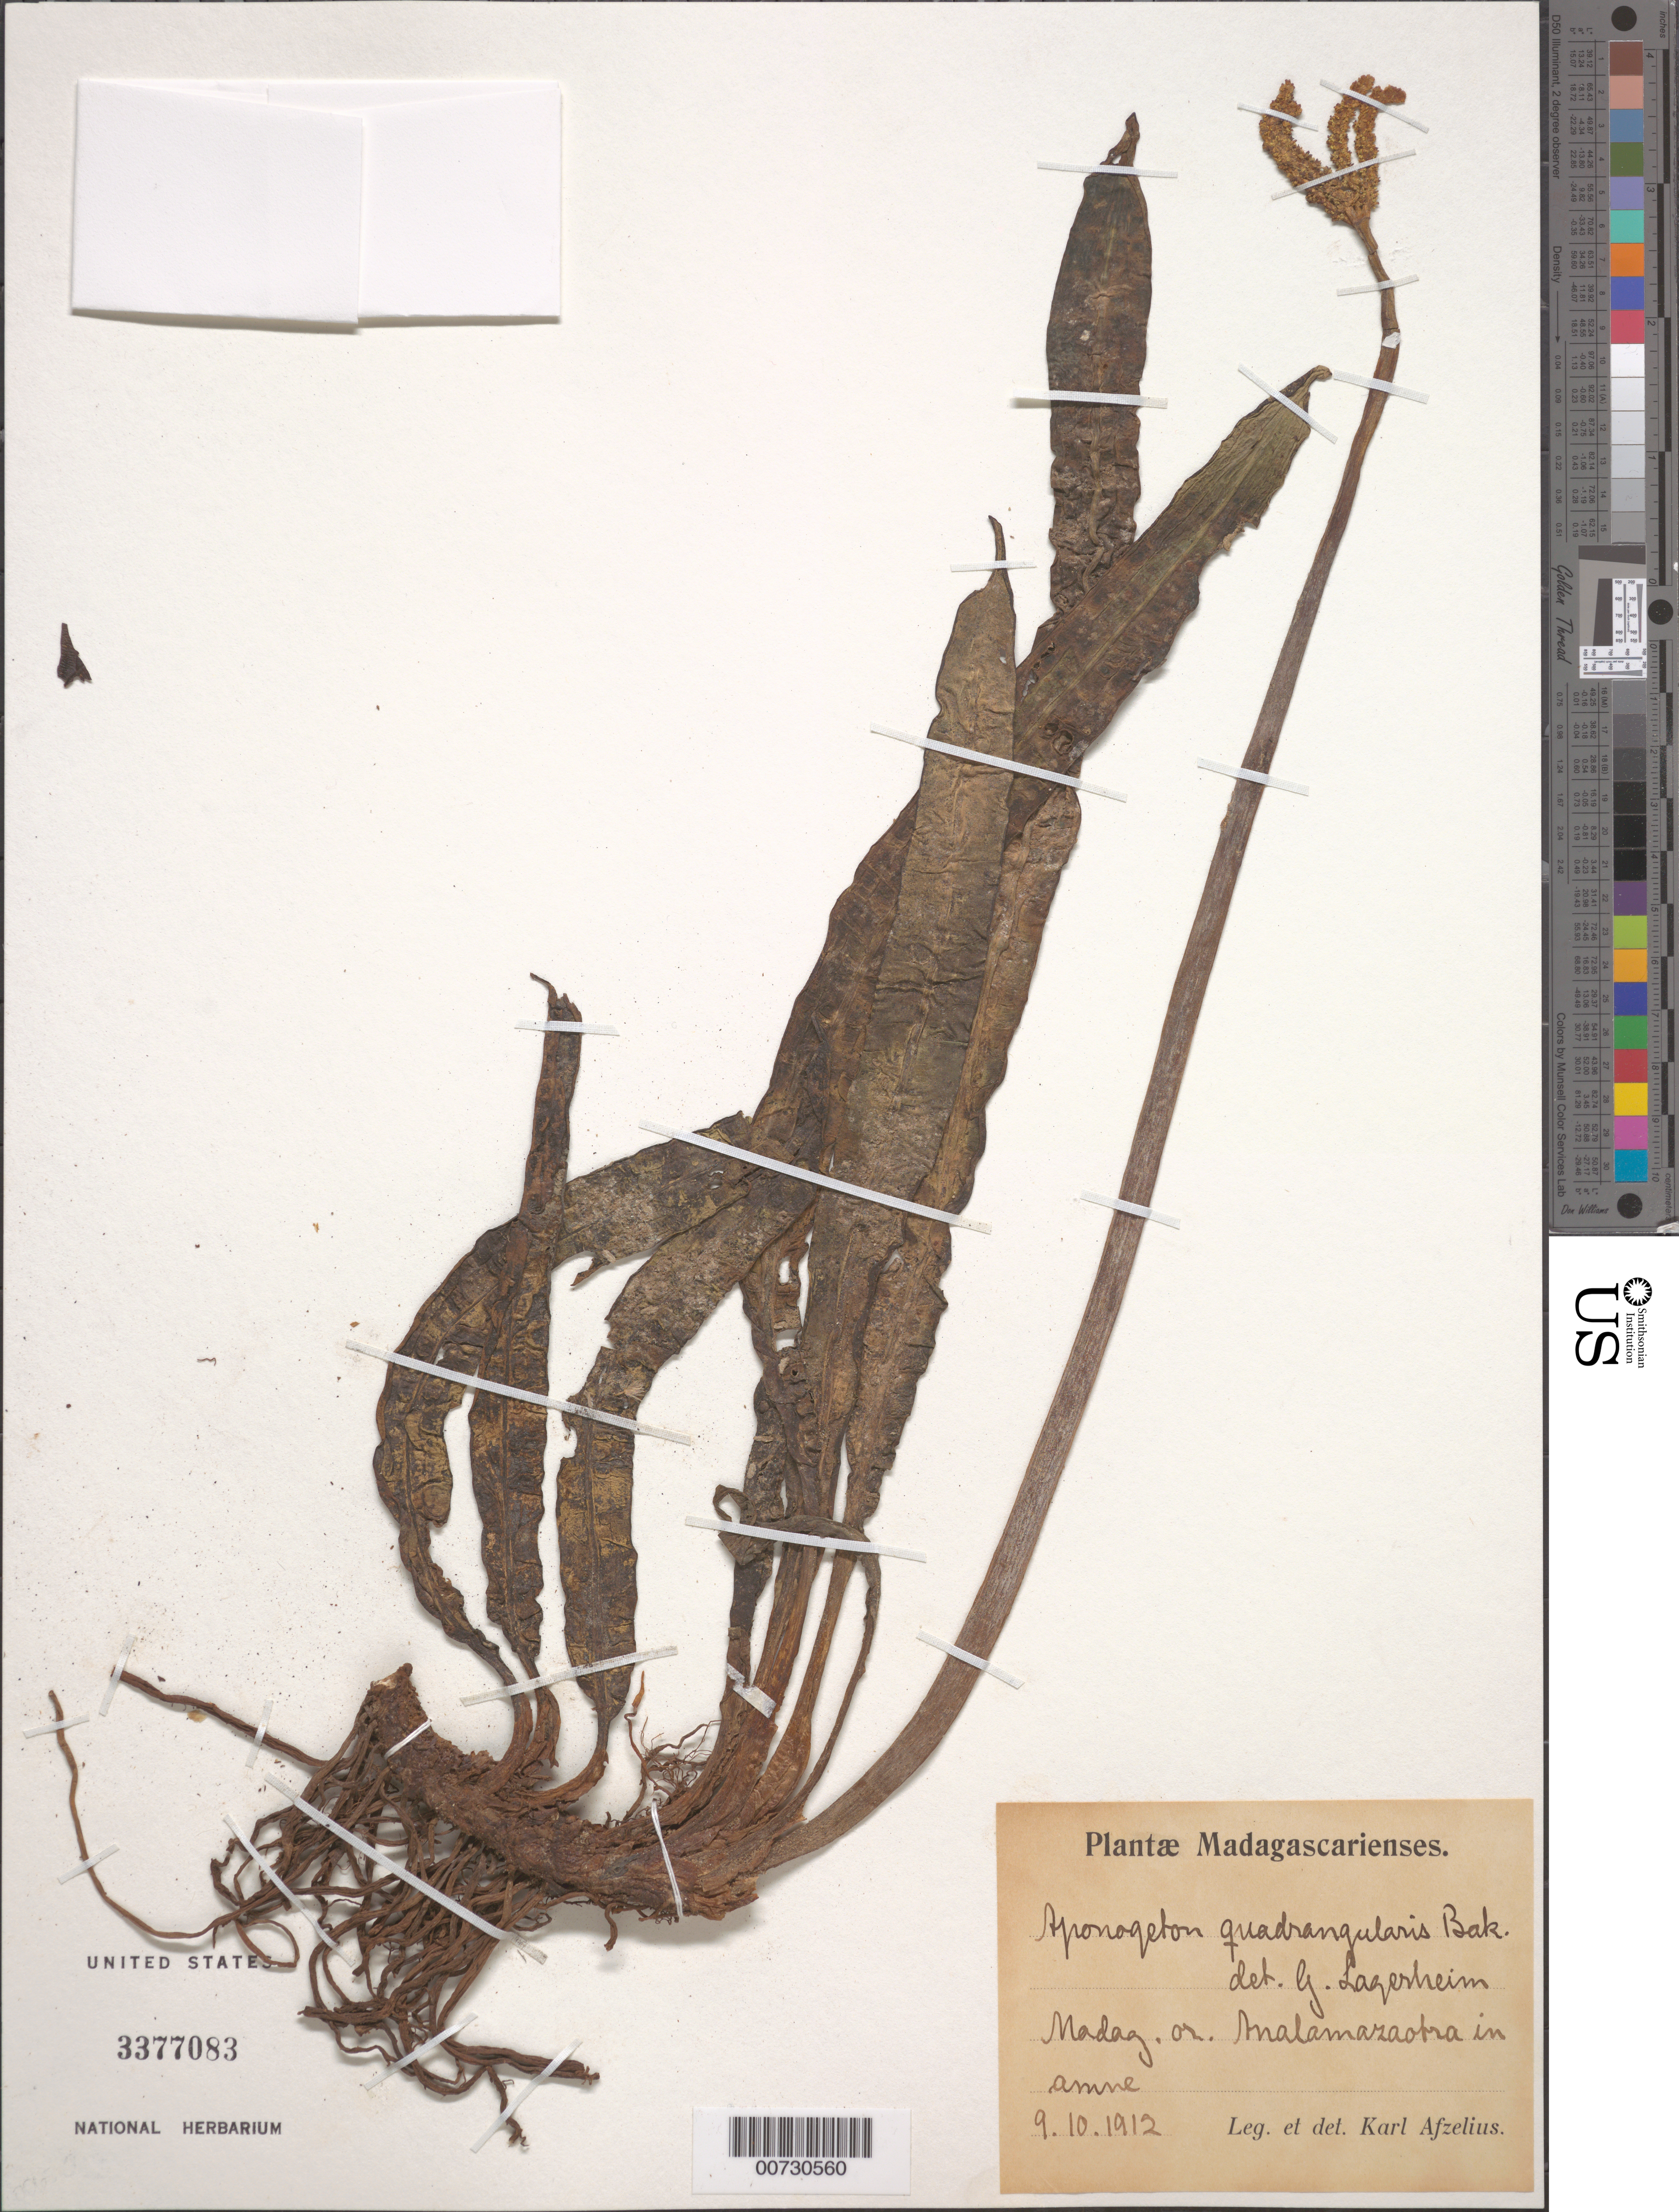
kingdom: Plantae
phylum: Tracheophyta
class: Liliopsida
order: Alismatales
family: Aponogetonaceae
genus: Aponogeton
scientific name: Aponogeton quadrangularis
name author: Baker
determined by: Lagerheim, G.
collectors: K. R. Afzelius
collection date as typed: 09 Mar 1912 or 03 Sep 1912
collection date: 1912-03-09 or 1912-09-03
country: Madagascar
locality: Analamazaotra.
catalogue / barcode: US 3377083